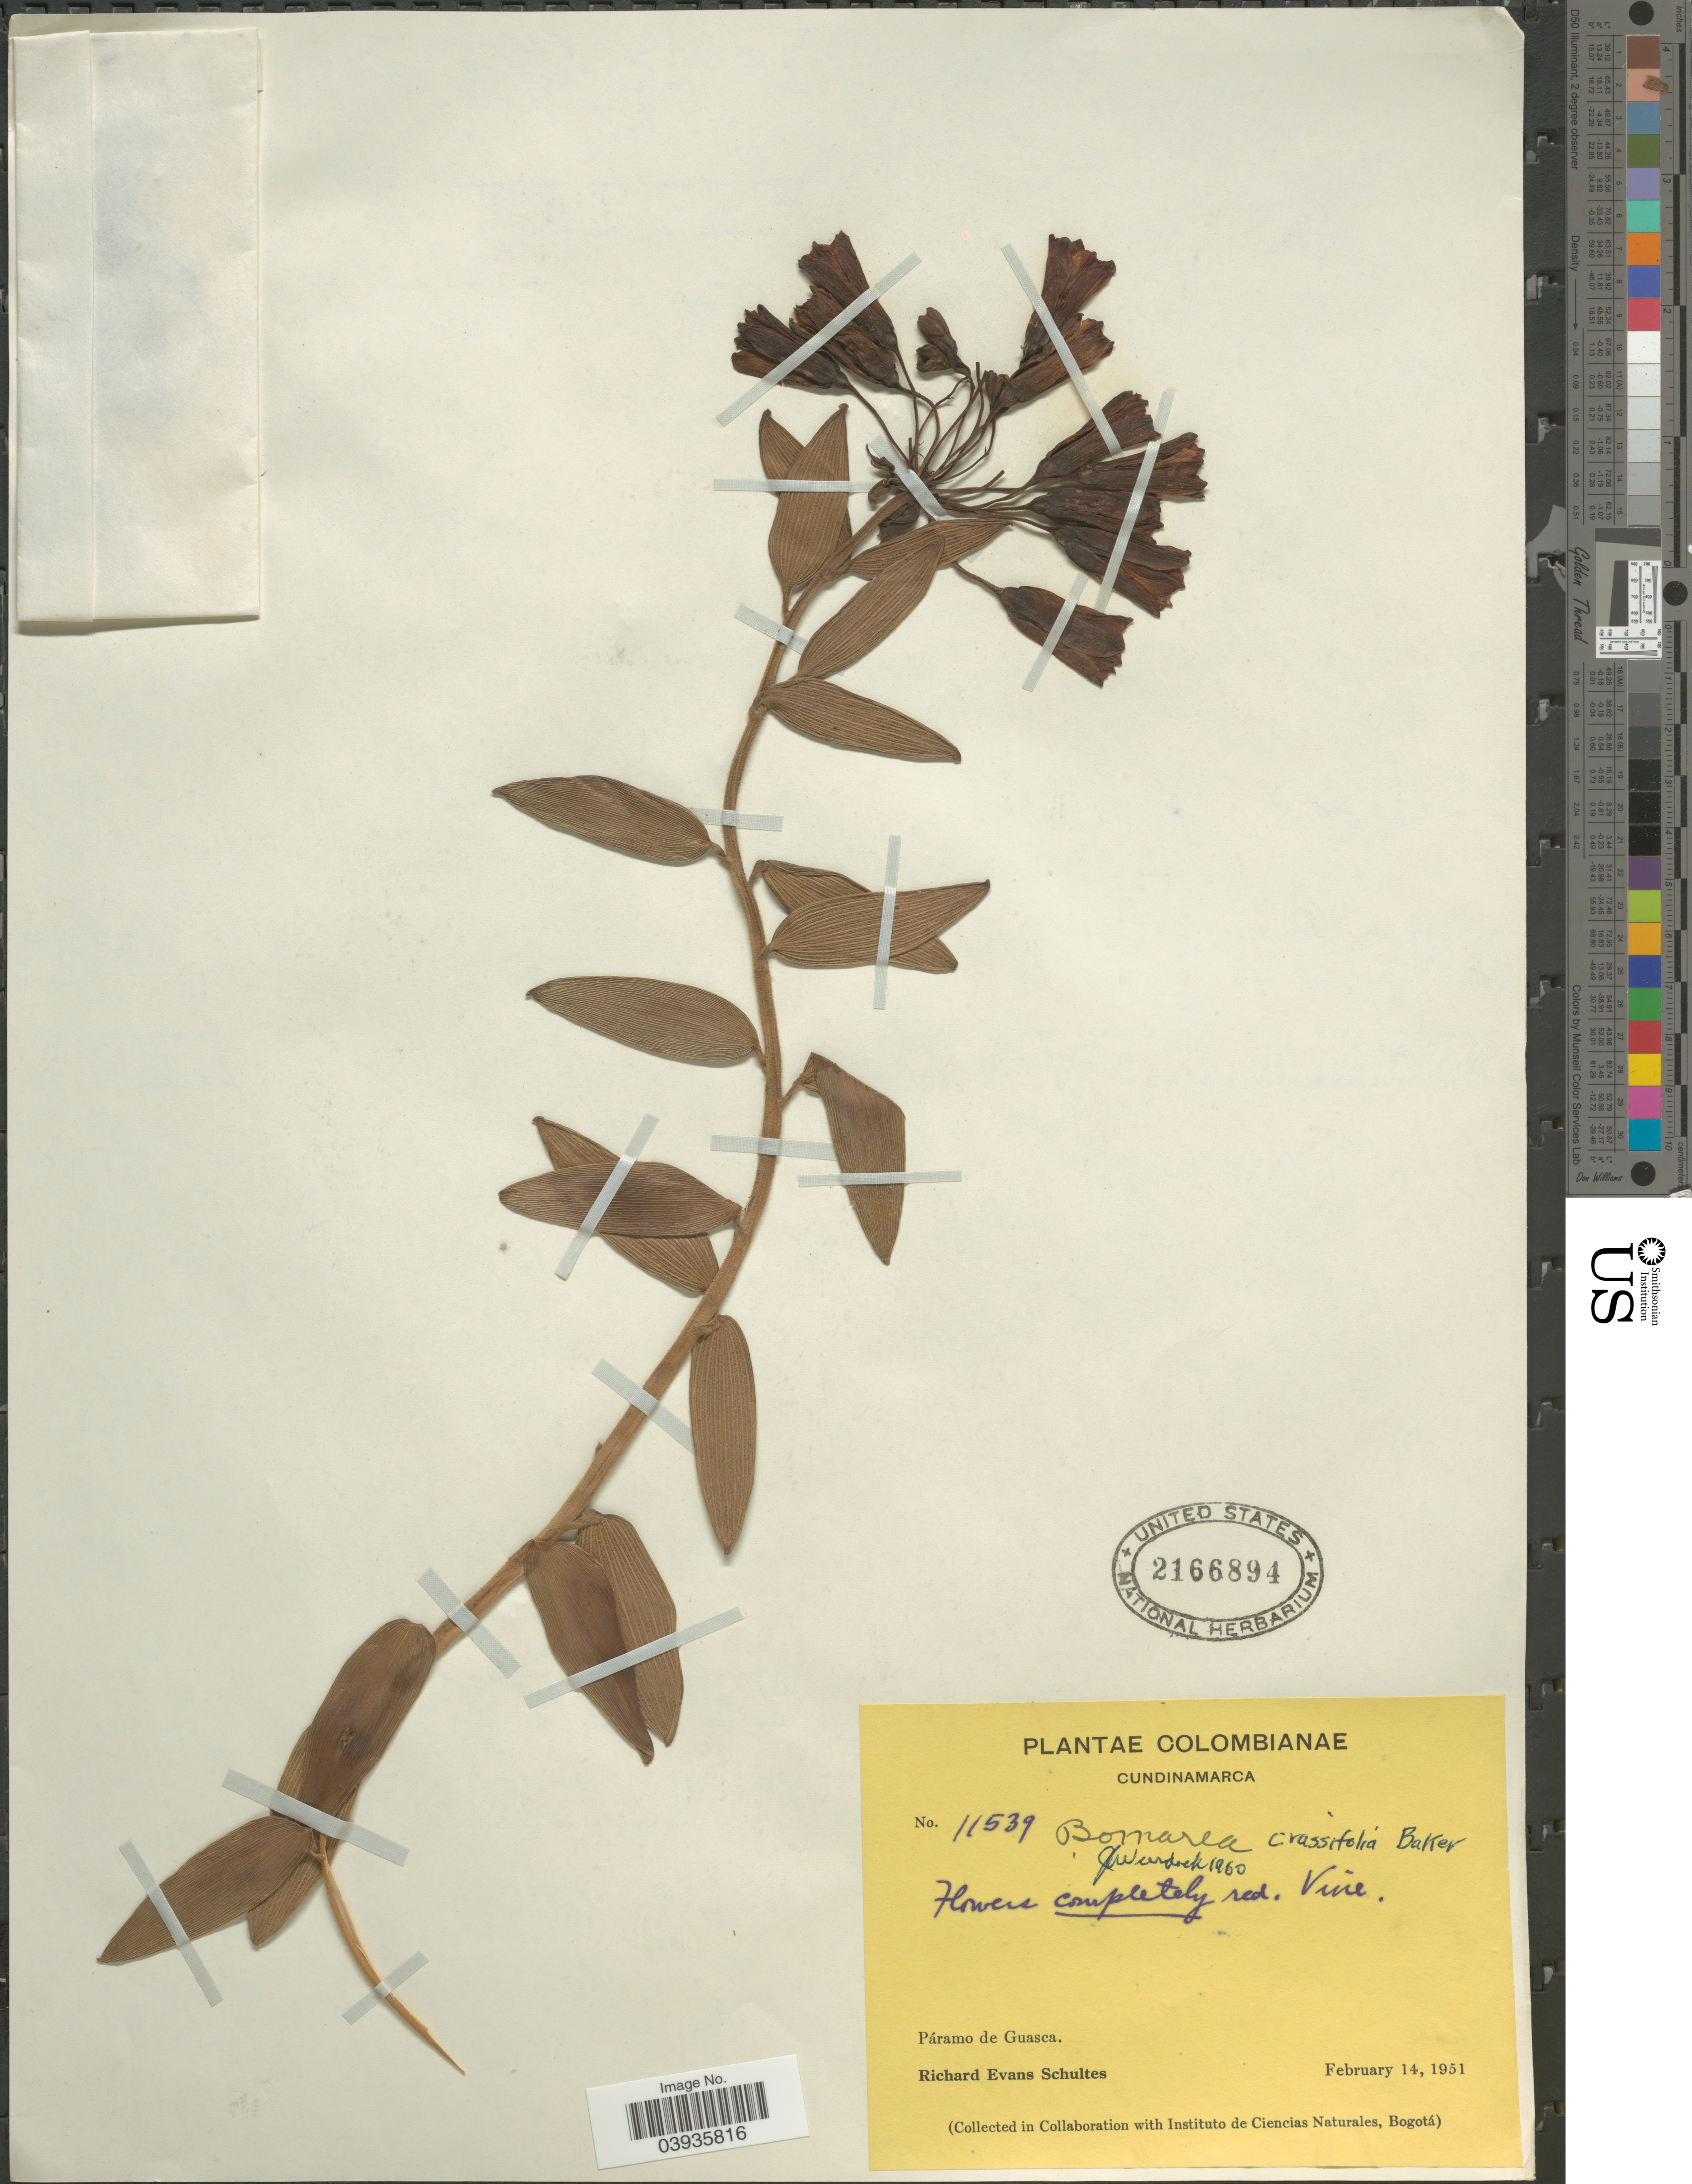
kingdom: Plantae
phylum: Tracheophyta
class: Liliopsida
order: Liliales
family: Alstroemeriaceae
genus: Bomarea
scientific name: Bomarea crassifolia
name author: Baker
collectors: R. E. Schultes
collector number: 11539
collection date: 1951-02-14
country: Colombia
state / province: Cundinamarca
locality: Páramo de Guasca.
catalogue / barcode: US 2166894